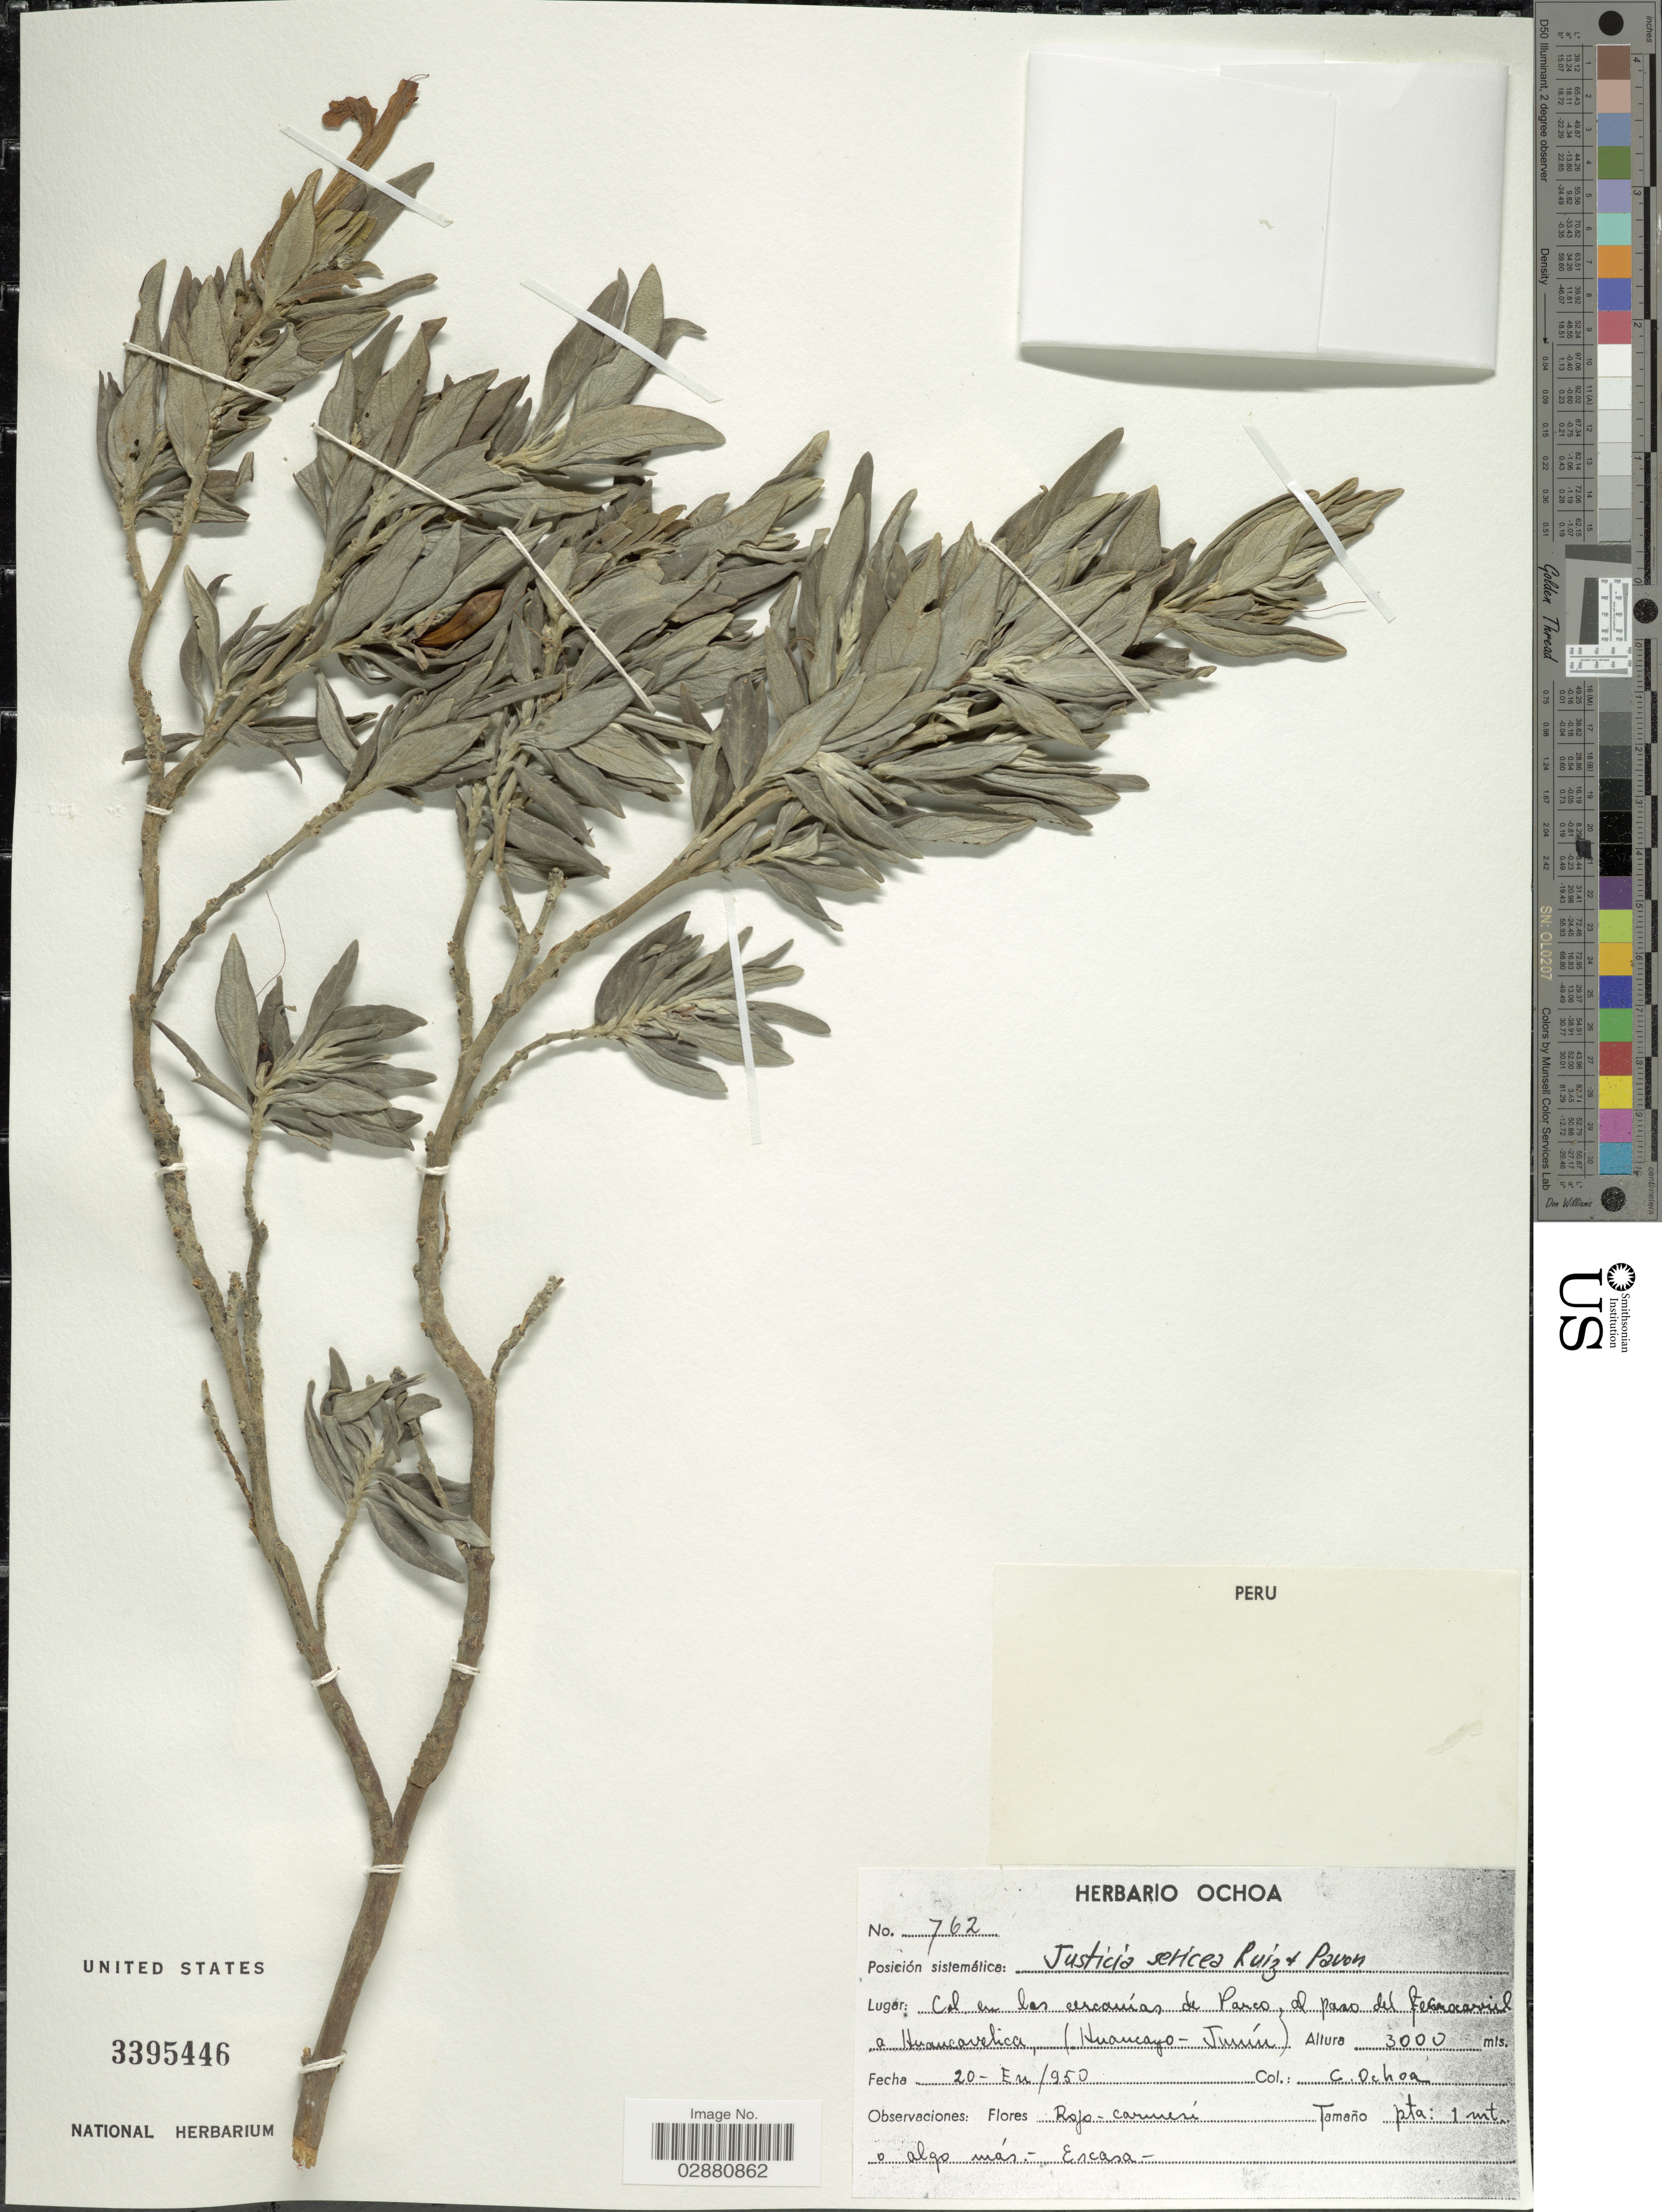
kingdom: Plantae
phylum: Tracheophyta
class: Magnoliopsida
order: Lamiales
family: Acanthaceae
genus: Justicia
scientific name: Justicia sericea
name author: Ruiz & Pav.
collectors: C. Ochoa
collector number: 762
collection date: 1950-01-20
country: Peru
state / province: Junín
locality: Col en las cercanías de Parco, al paso del ferrocarril a Huancavelica (Huancayo-Junín).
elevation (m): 3000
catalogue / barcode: US 3395446